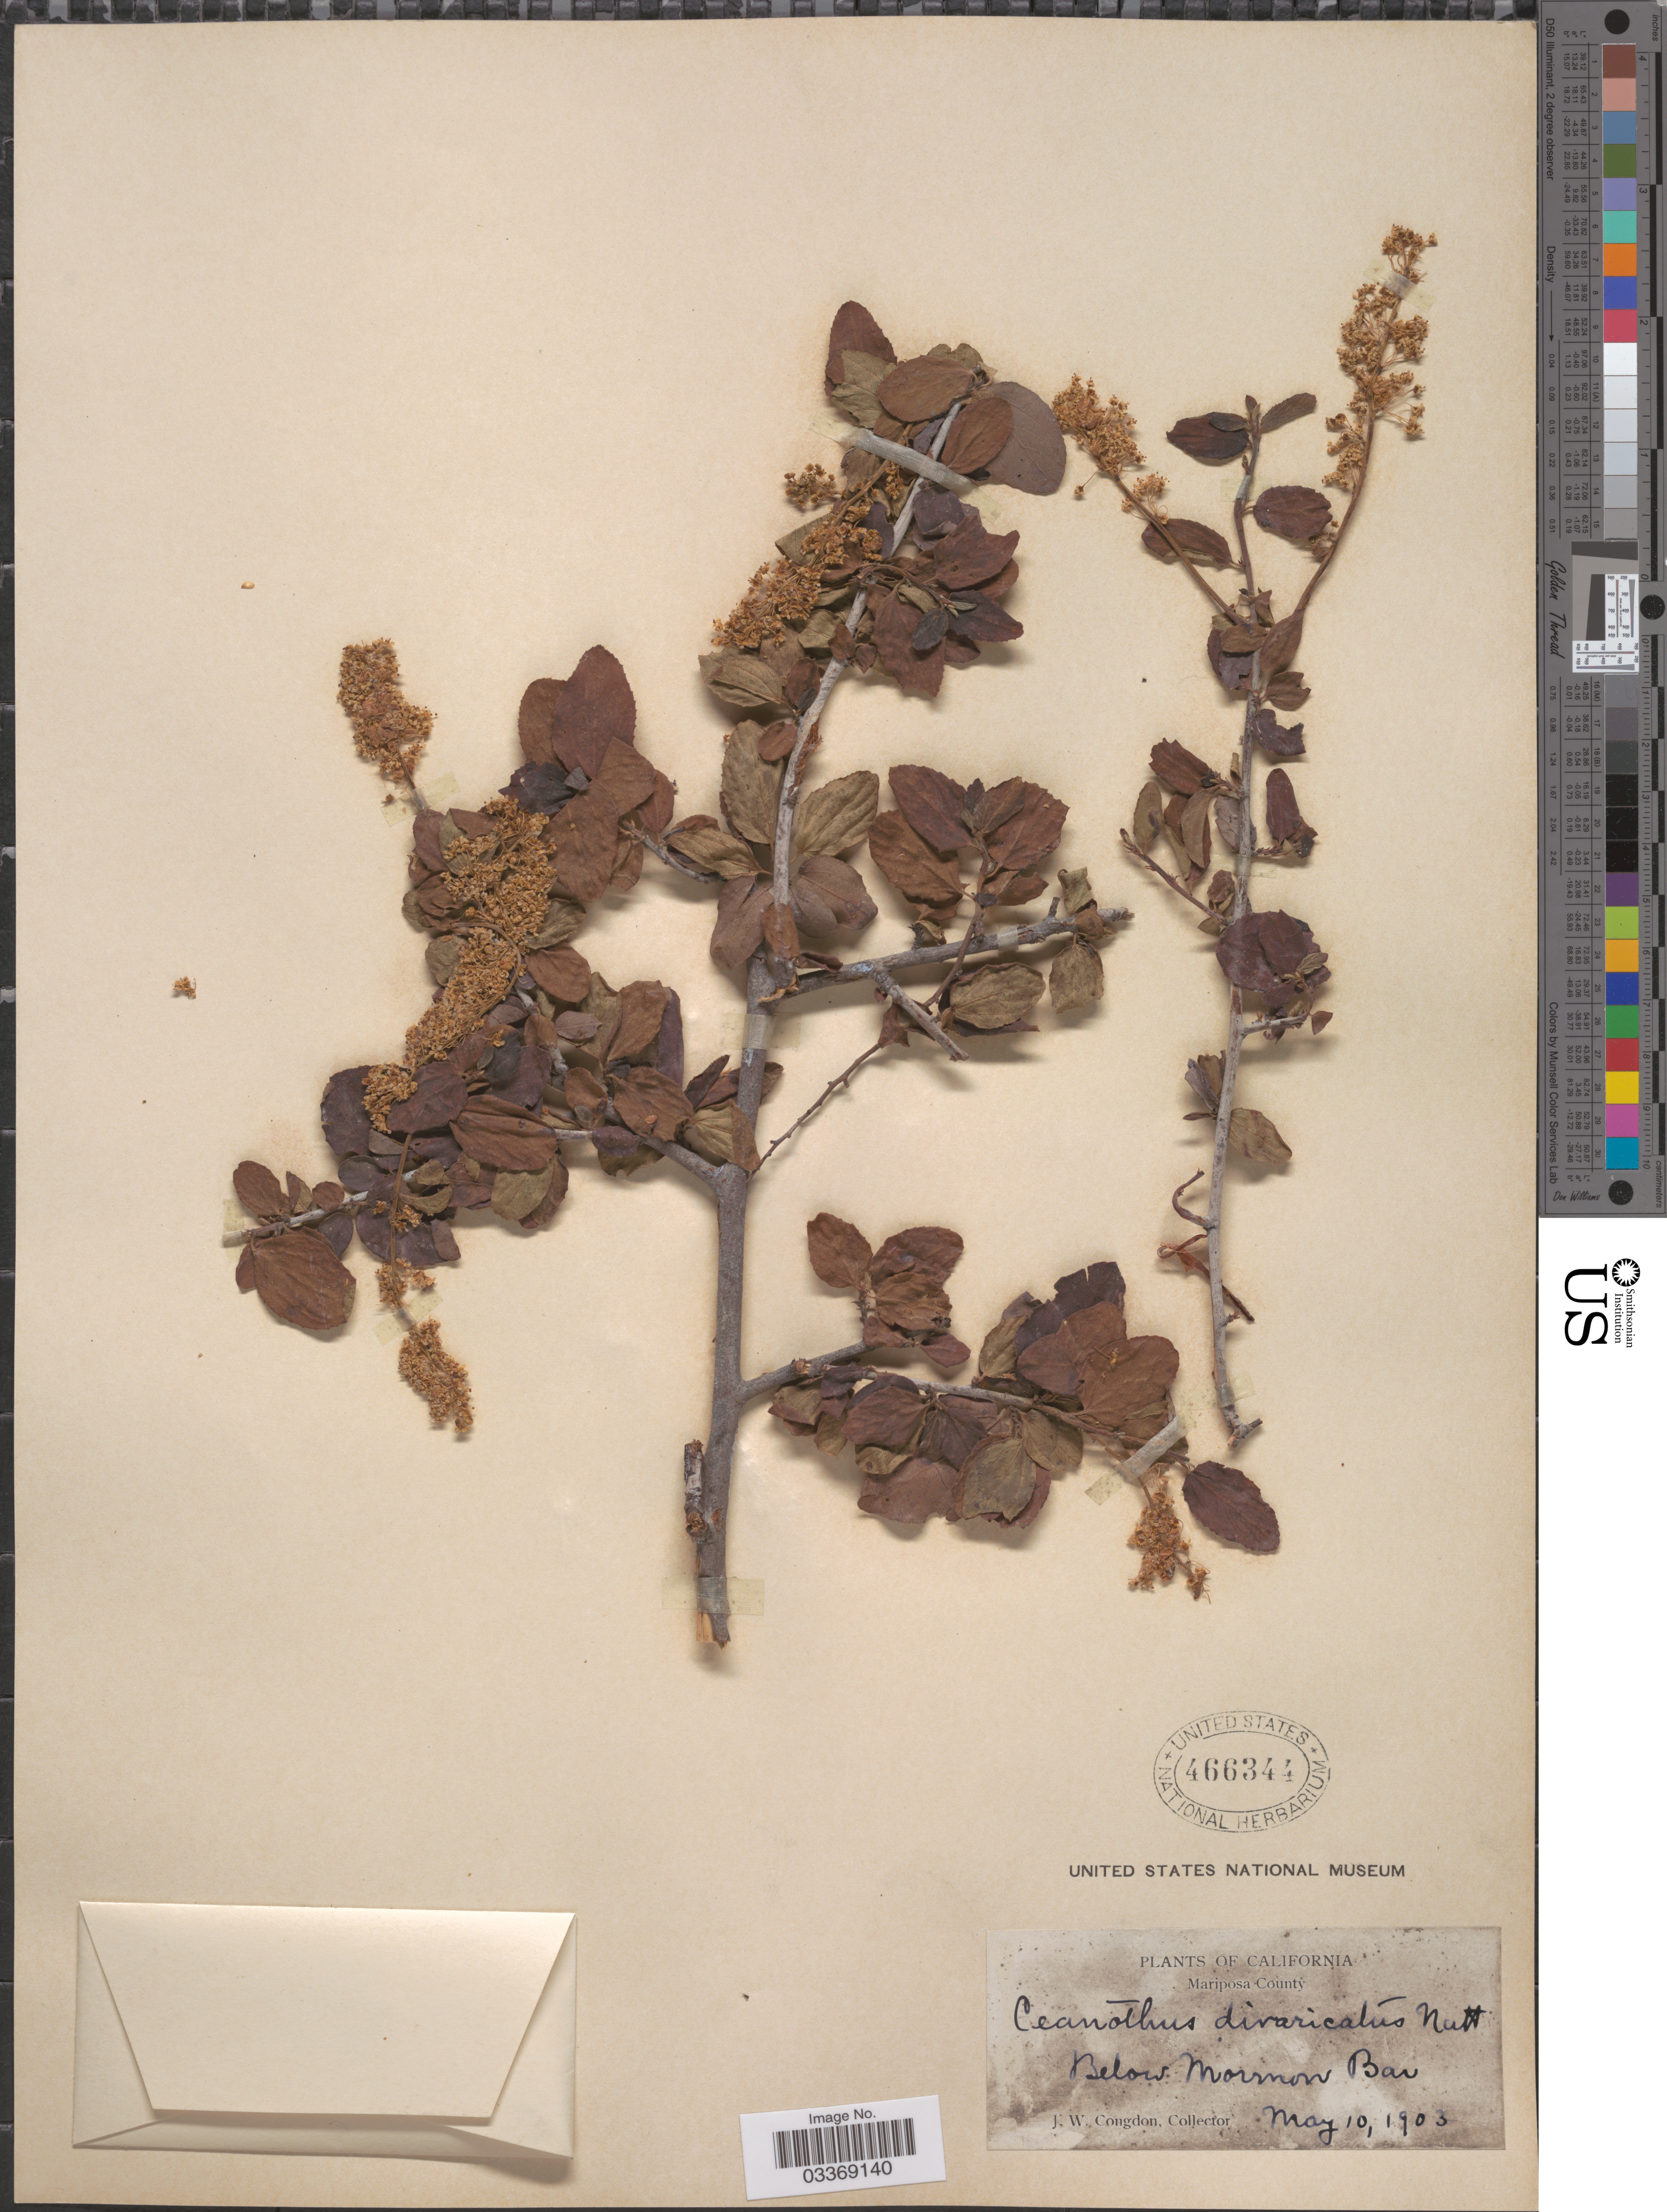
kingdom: Plantae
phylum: Tracheophyta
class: Magnoliopsida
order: Rosales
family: Rhamnaceae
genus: Ceanothus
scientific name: Ceanothus divaricatus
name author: Nutt. ex Torr. & S.F. Gray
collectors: J. W. Congdon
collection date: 1903-05-10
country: United States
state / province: California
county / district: Mariposa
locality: Mariposa County, Below Mormon Bar.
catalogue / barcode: US 466344